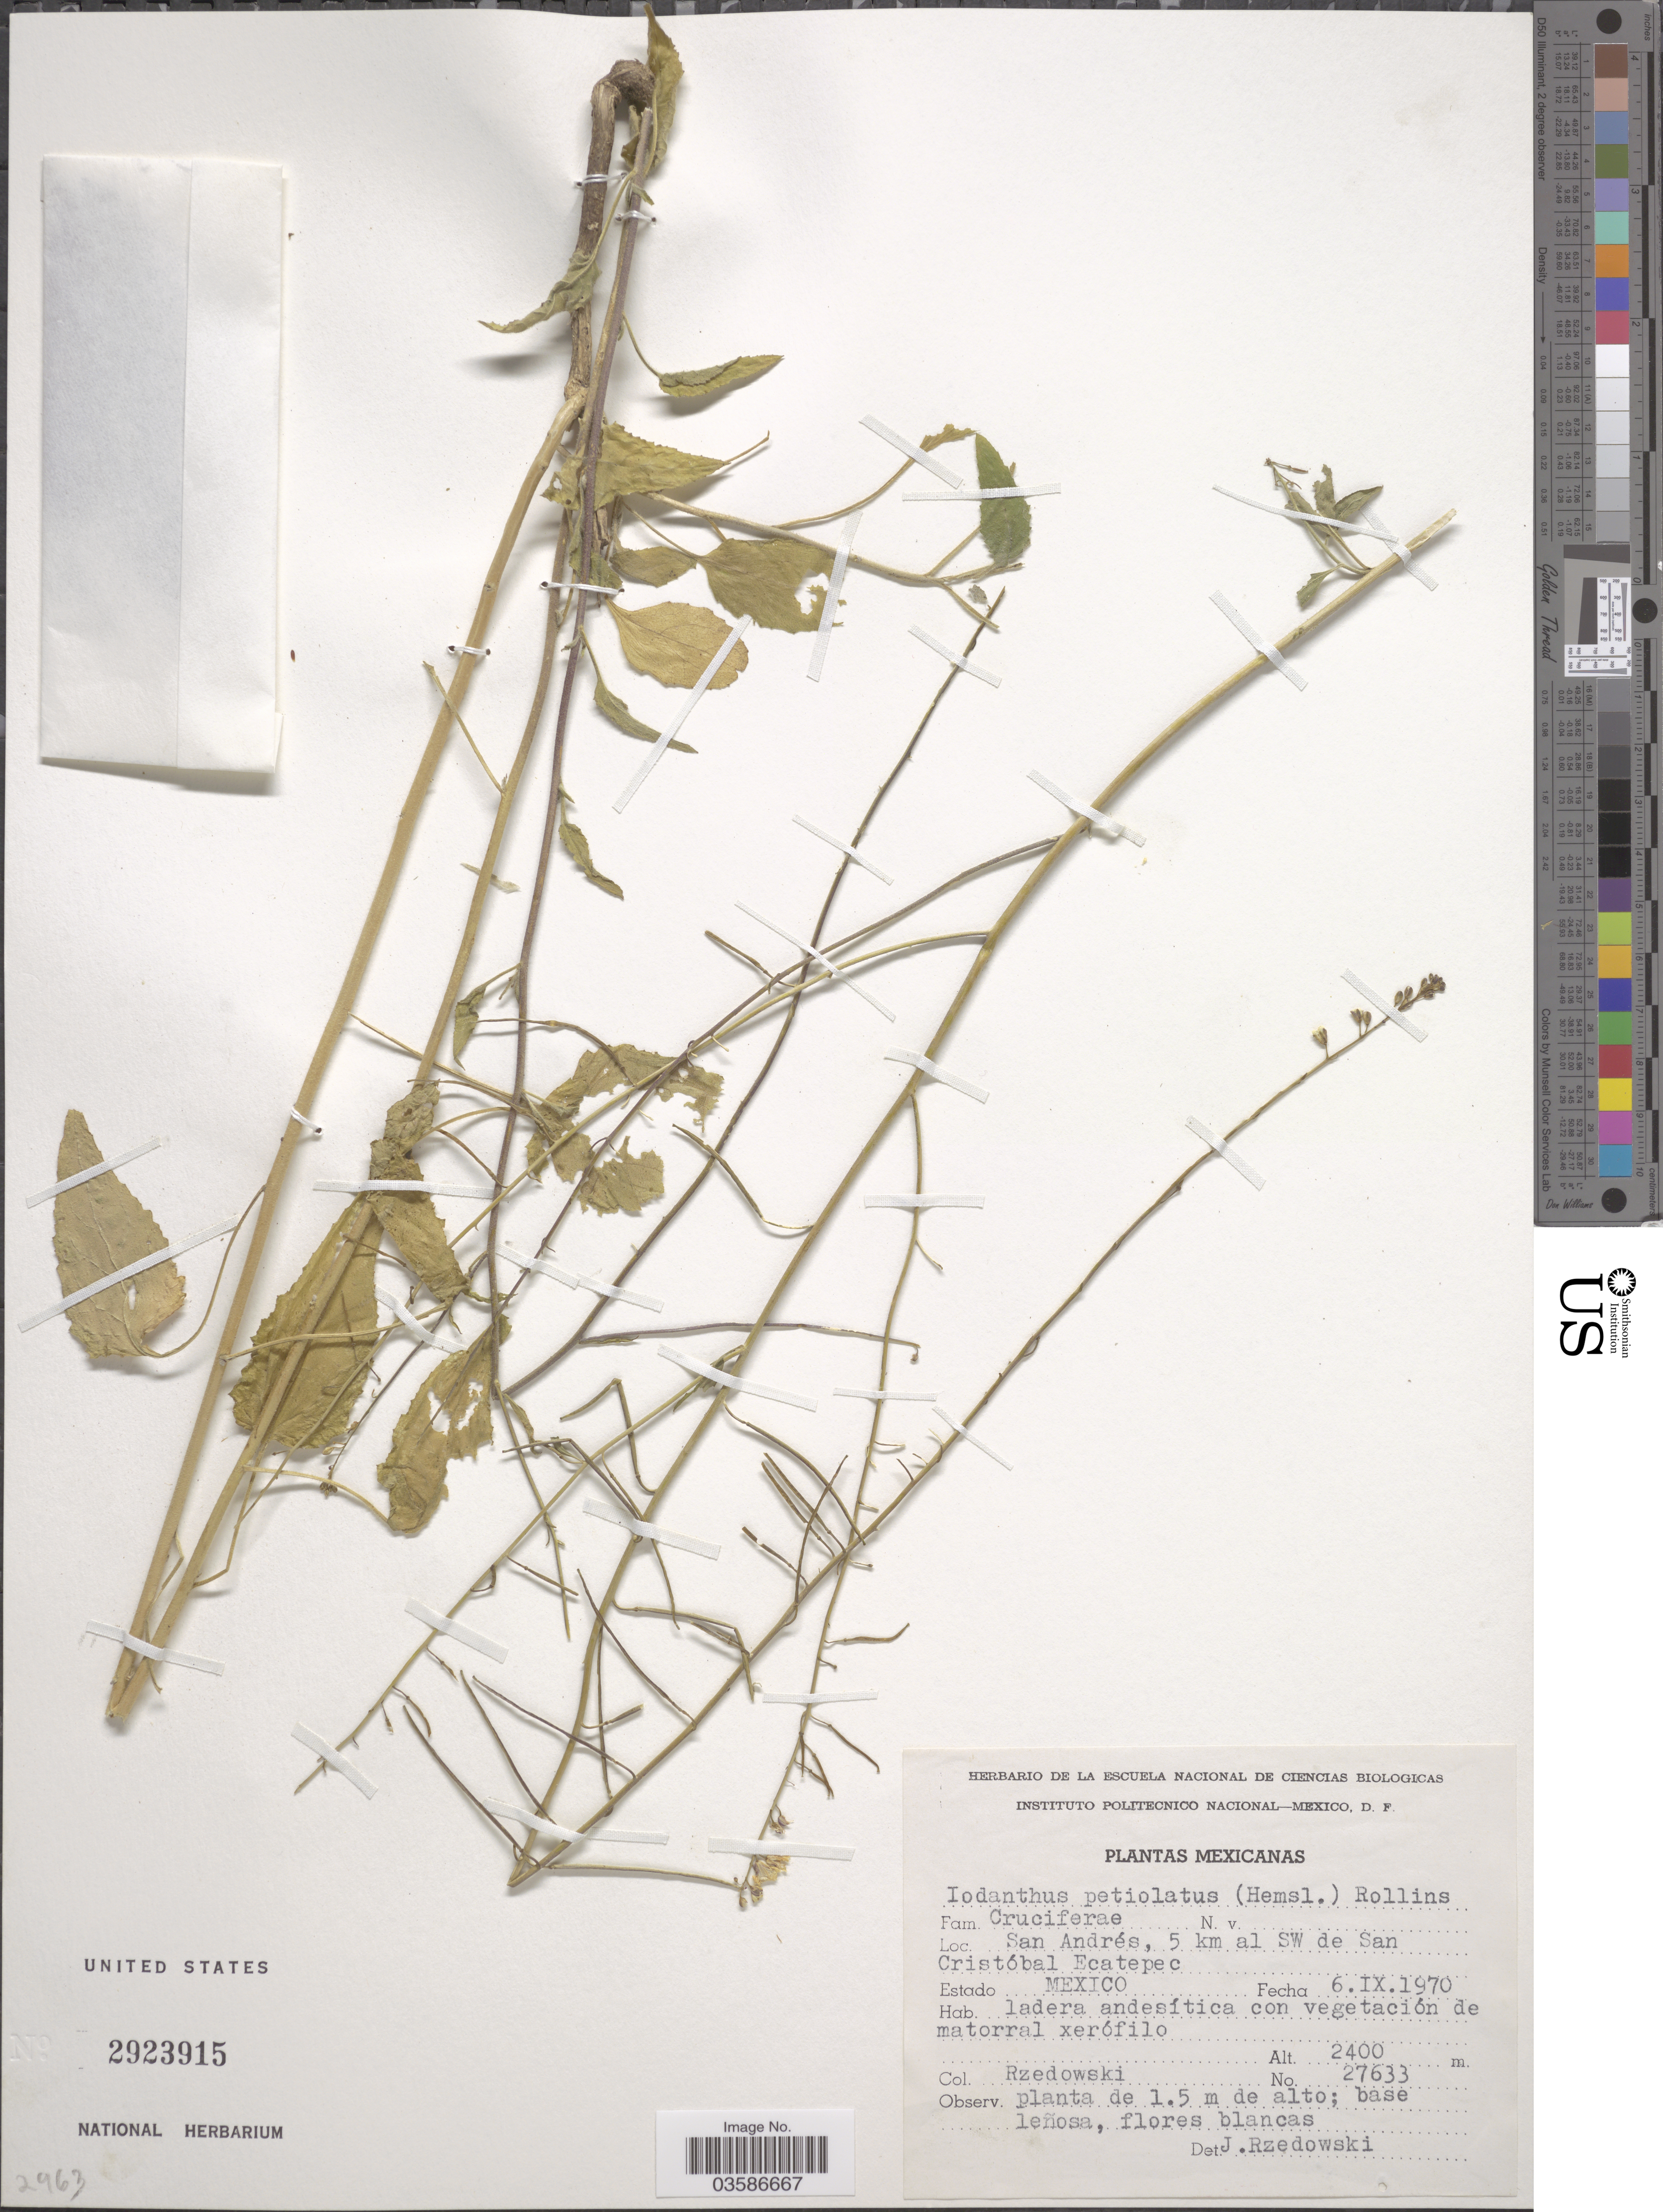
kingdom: Plantae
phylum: Tracheophyta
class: Magnoliopsida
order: Brassicales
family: Brassicaceae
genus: Iodanthus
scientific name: Iodanthus petiolatus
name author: (Hemsl.) Rollins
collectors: Rzedowski, --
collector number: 27633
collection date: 1970-09-06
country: Mexico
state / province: México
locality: San Andrés, 5 km al SW de San Cristóbal Ecatepec.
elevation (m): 2400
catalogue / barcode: US 2923915